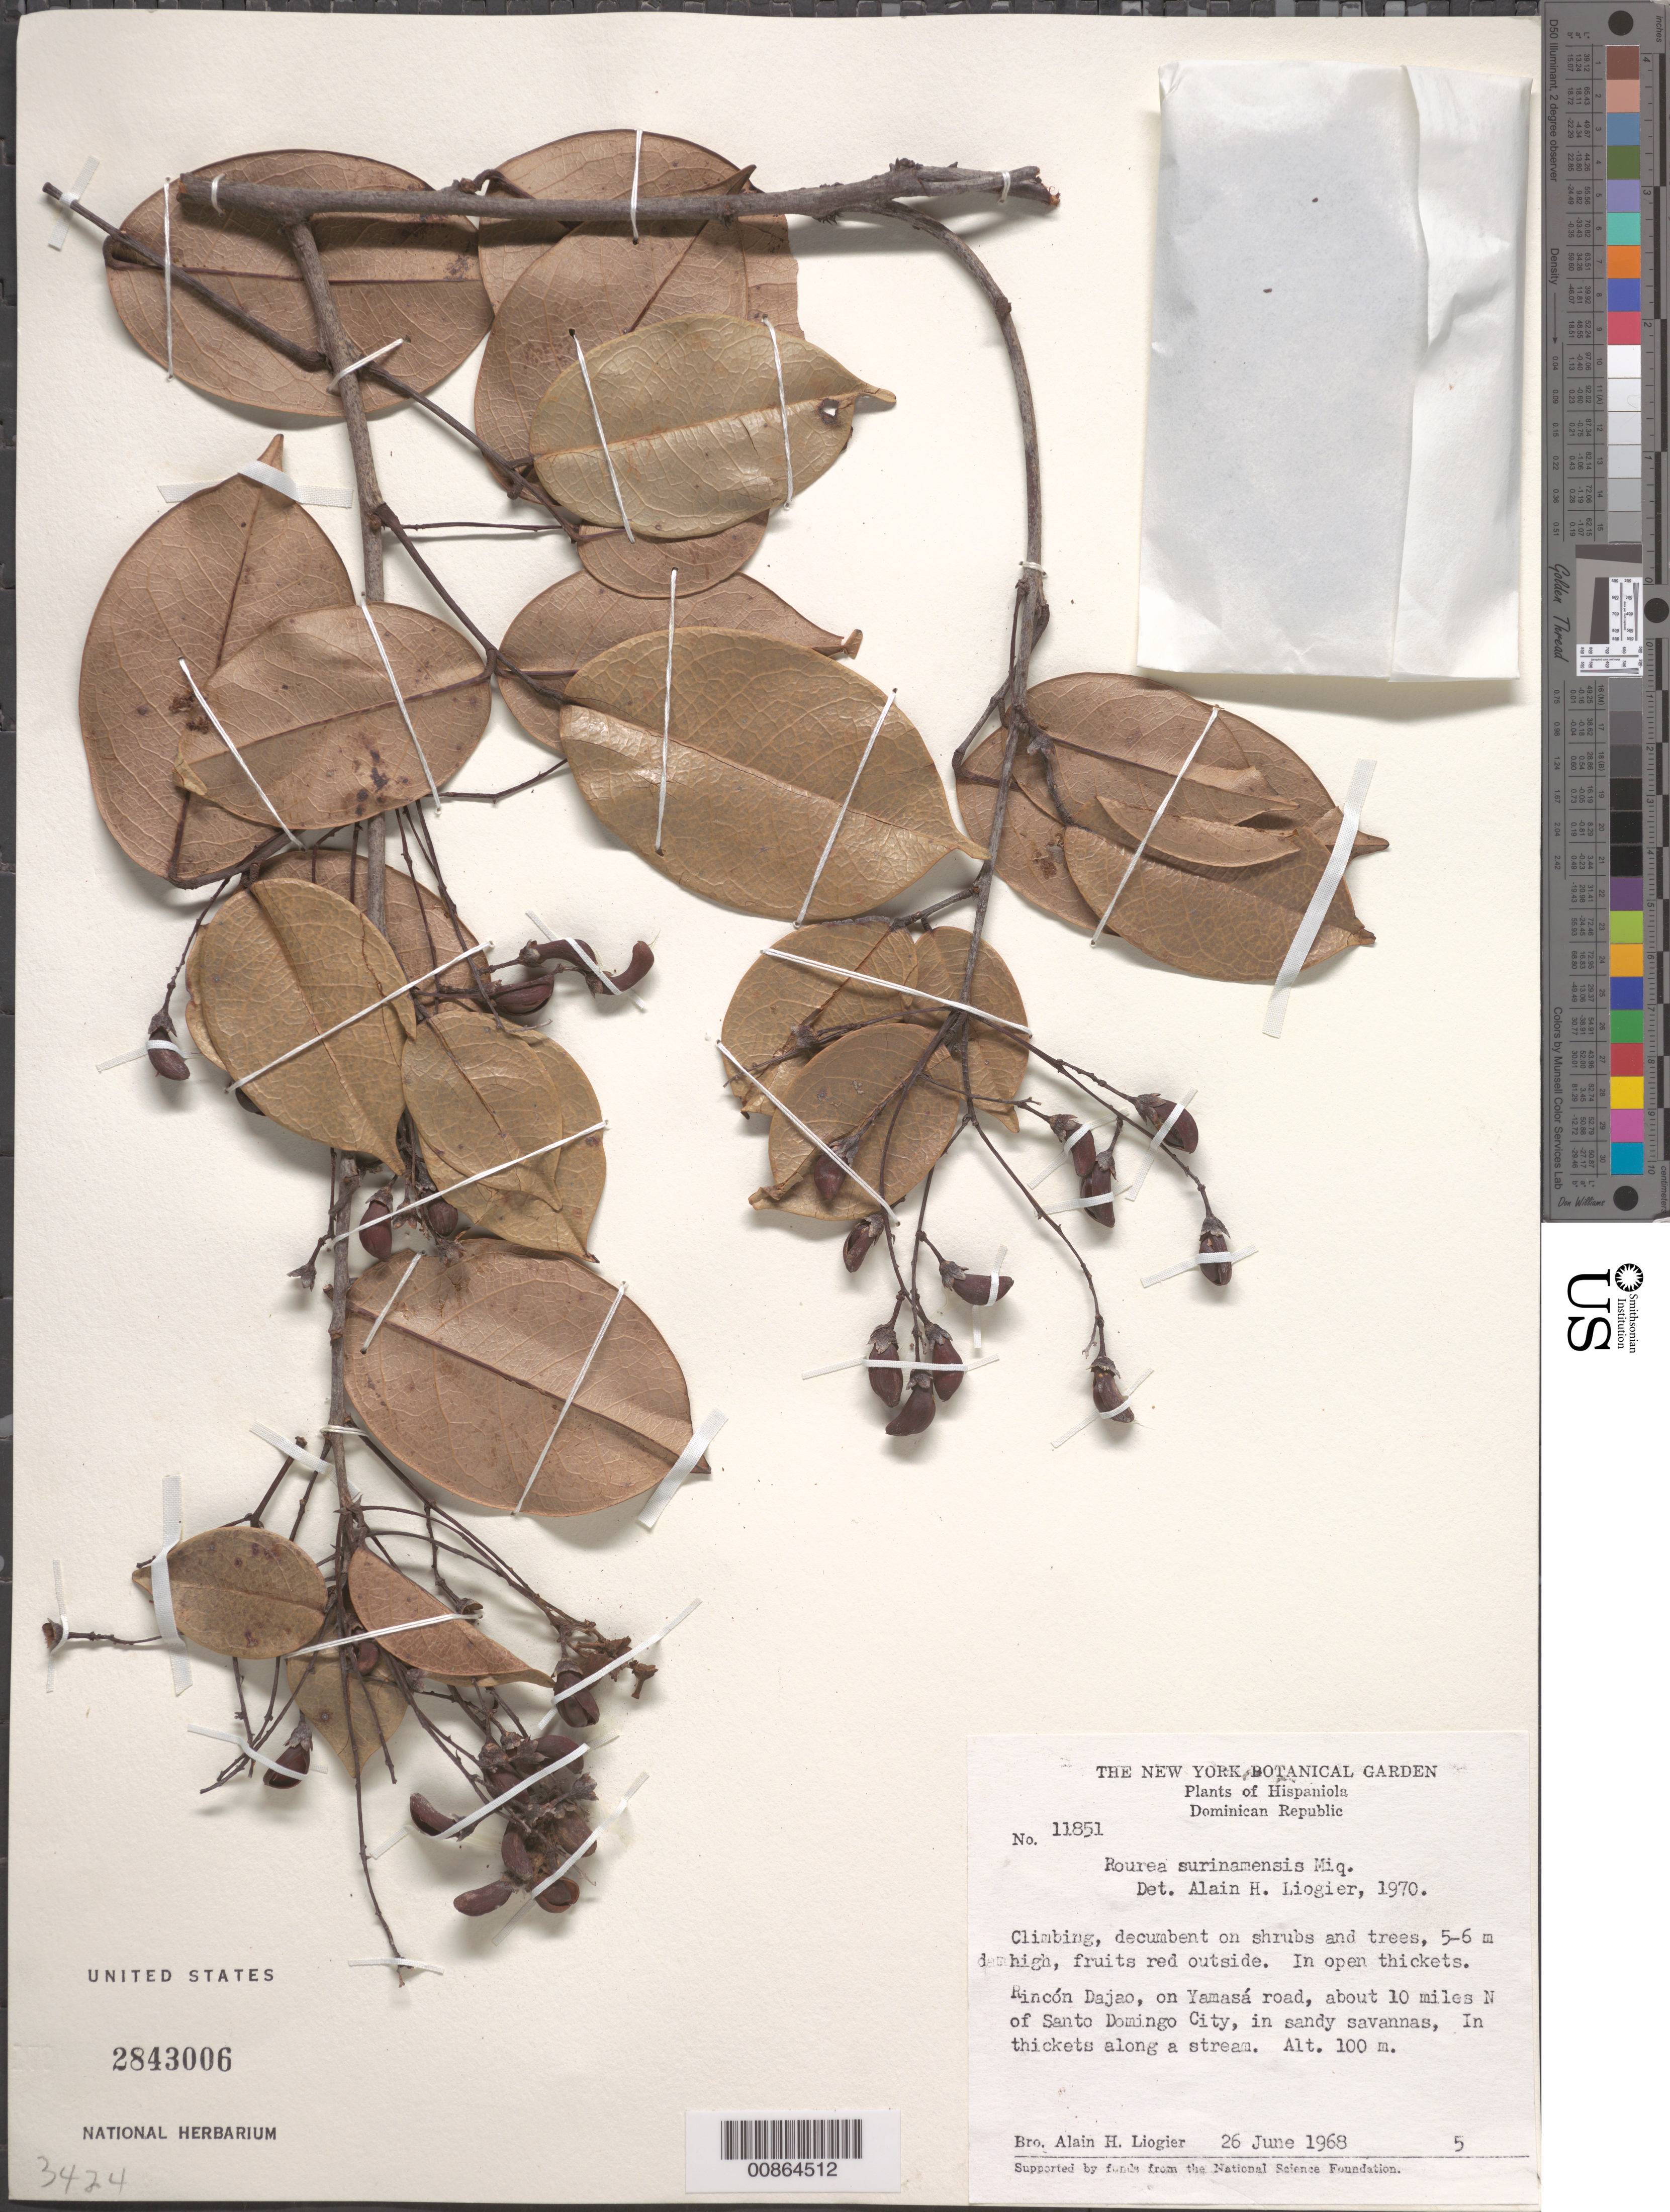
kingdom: Plantae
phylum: Tracheophyta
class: Magnoliopsida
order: Oxalidales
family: Connaraceae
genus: Rourea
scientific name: Rourea surinamensis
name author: Miq.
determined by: Liogier, Alain H.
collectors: A. H. Liogier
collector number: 11851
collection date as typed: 26 Jun 1968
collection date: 1968-06-26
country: Dominican Republic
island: Hispaniola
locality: Rincón Dajao, on Yamaná road, about 10 miles N of Santo Domingo City.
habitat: Climbing, decumbent on shrubs and trees, in open thickets. In sandy savannas, in thickets along a stream.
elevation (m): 100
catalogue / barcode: US 2843006